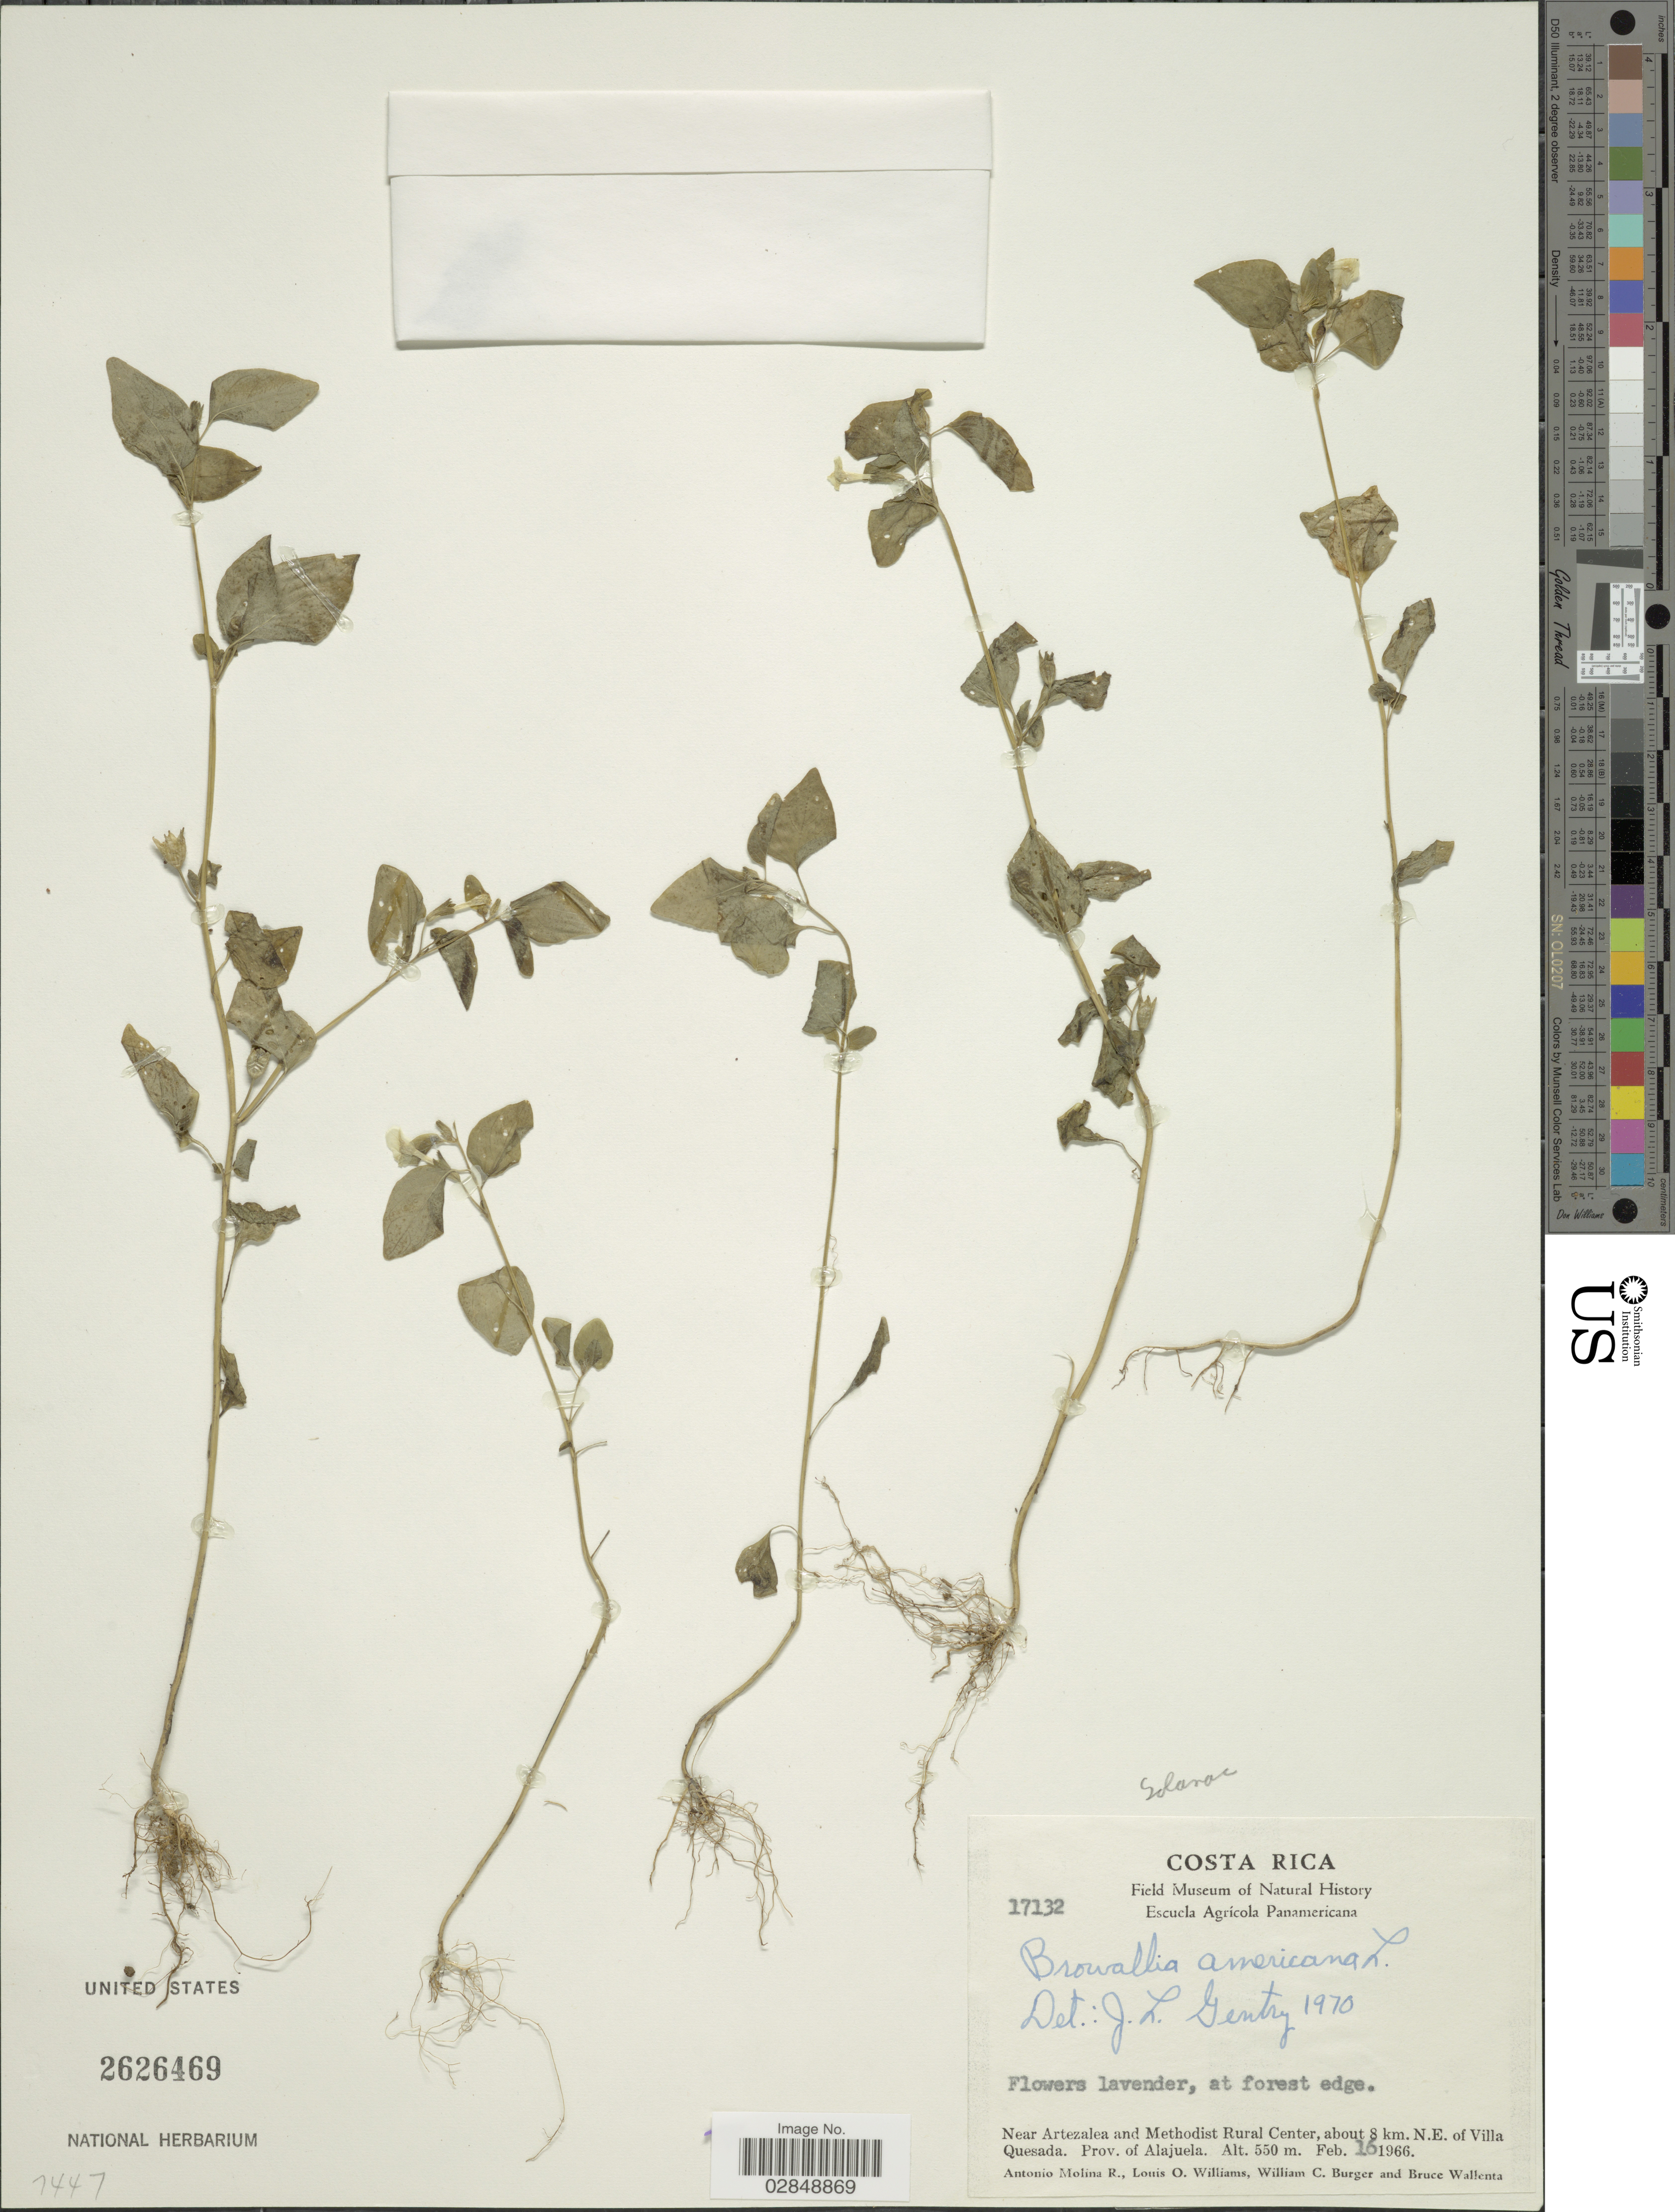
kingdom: Plantae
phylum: Tracheophyta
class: Magnoliopsida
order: Solanales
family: Solanaceae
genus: Browallia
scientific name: Browallia americana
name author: L.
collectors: A. Molina R., L. O. Williams, W. Burger & B. Wallenta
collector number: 17132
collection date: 1966-02-16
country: Costa Rica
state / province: Alajuela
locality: Near Artezalea and Methodist Rural Center, about 8 km. N.E. of Villa Quesada.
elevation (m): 550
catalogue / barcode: US 2626469